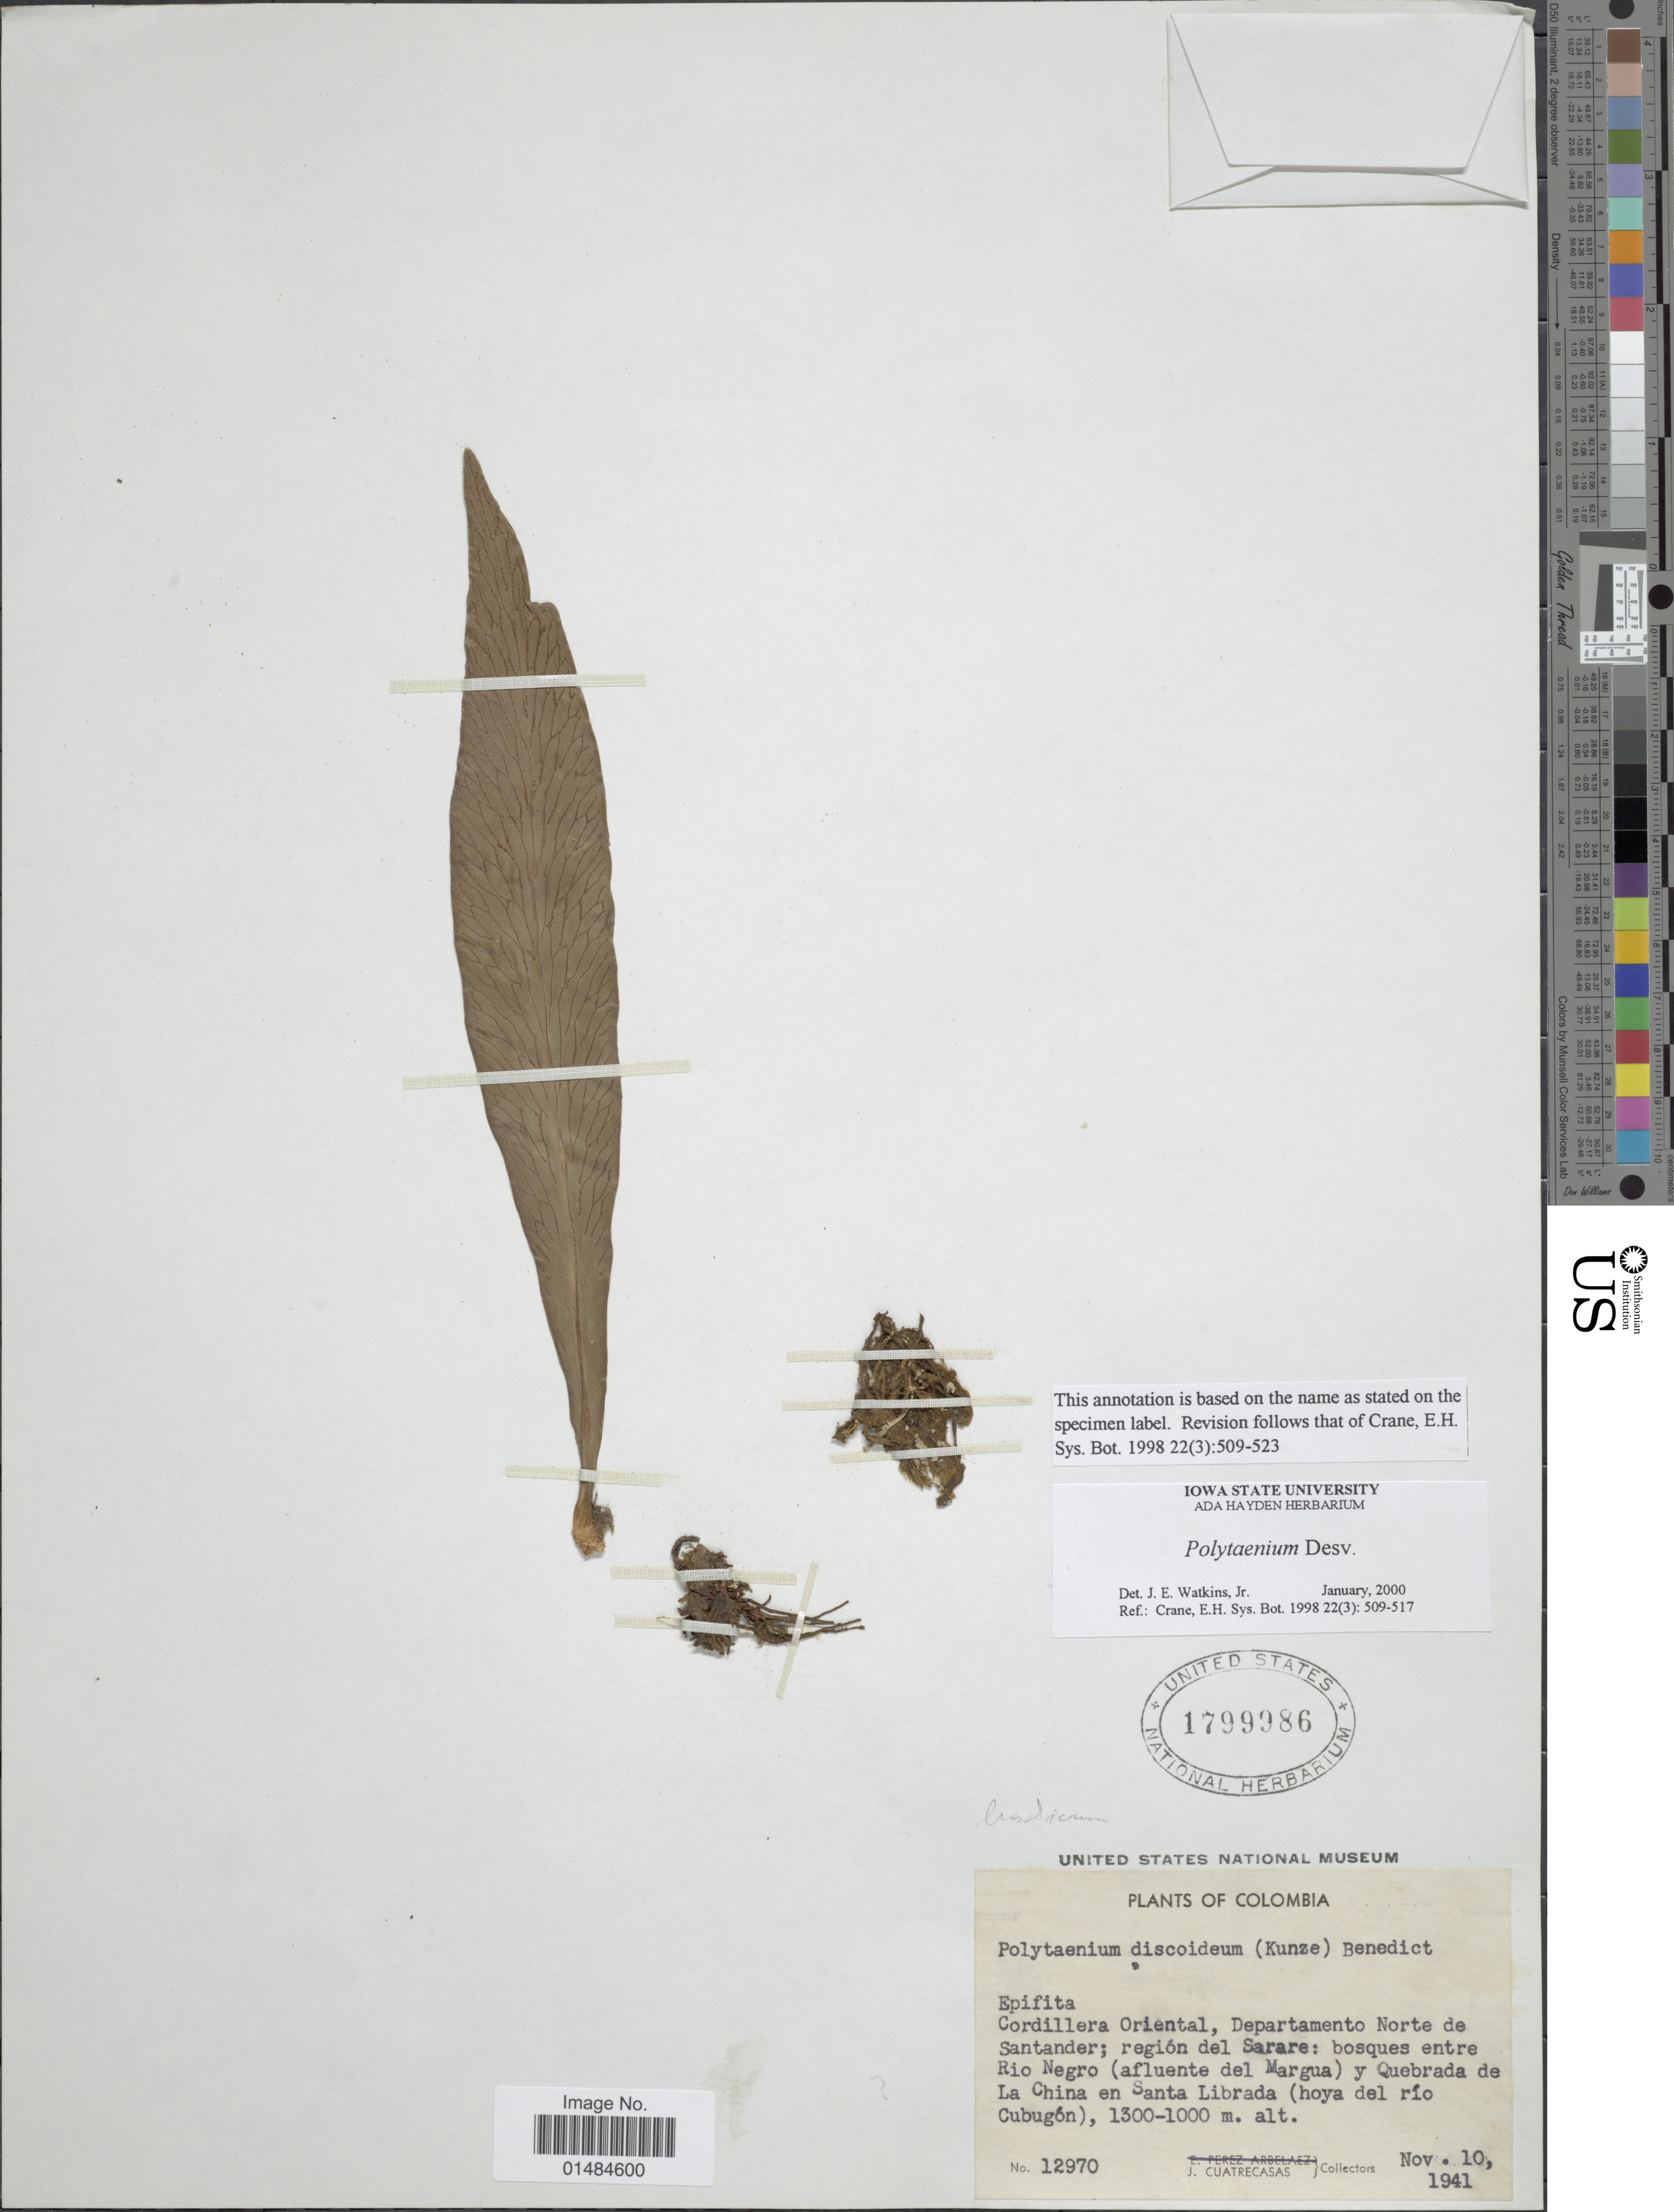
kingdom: Plantae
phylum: Tracheophyta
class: Polypodiopsida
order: Polypodiales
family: Pteridaceae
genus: Polytaenium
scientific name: Polytaenium brasilianum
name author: Benedict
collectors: J. Cuatrecasas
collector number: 12970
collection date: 1941-11-10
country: Colombia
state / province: Norte de Santander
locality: Cordillera Oriental, Departamento Norte de Santanderl región del Sarare: bosques entre Rio Negro (afluente del Margua) y Quebrada de La China en Santa Librada (hoya del río Cubugón)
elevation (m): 1000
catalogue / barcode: US 1799986